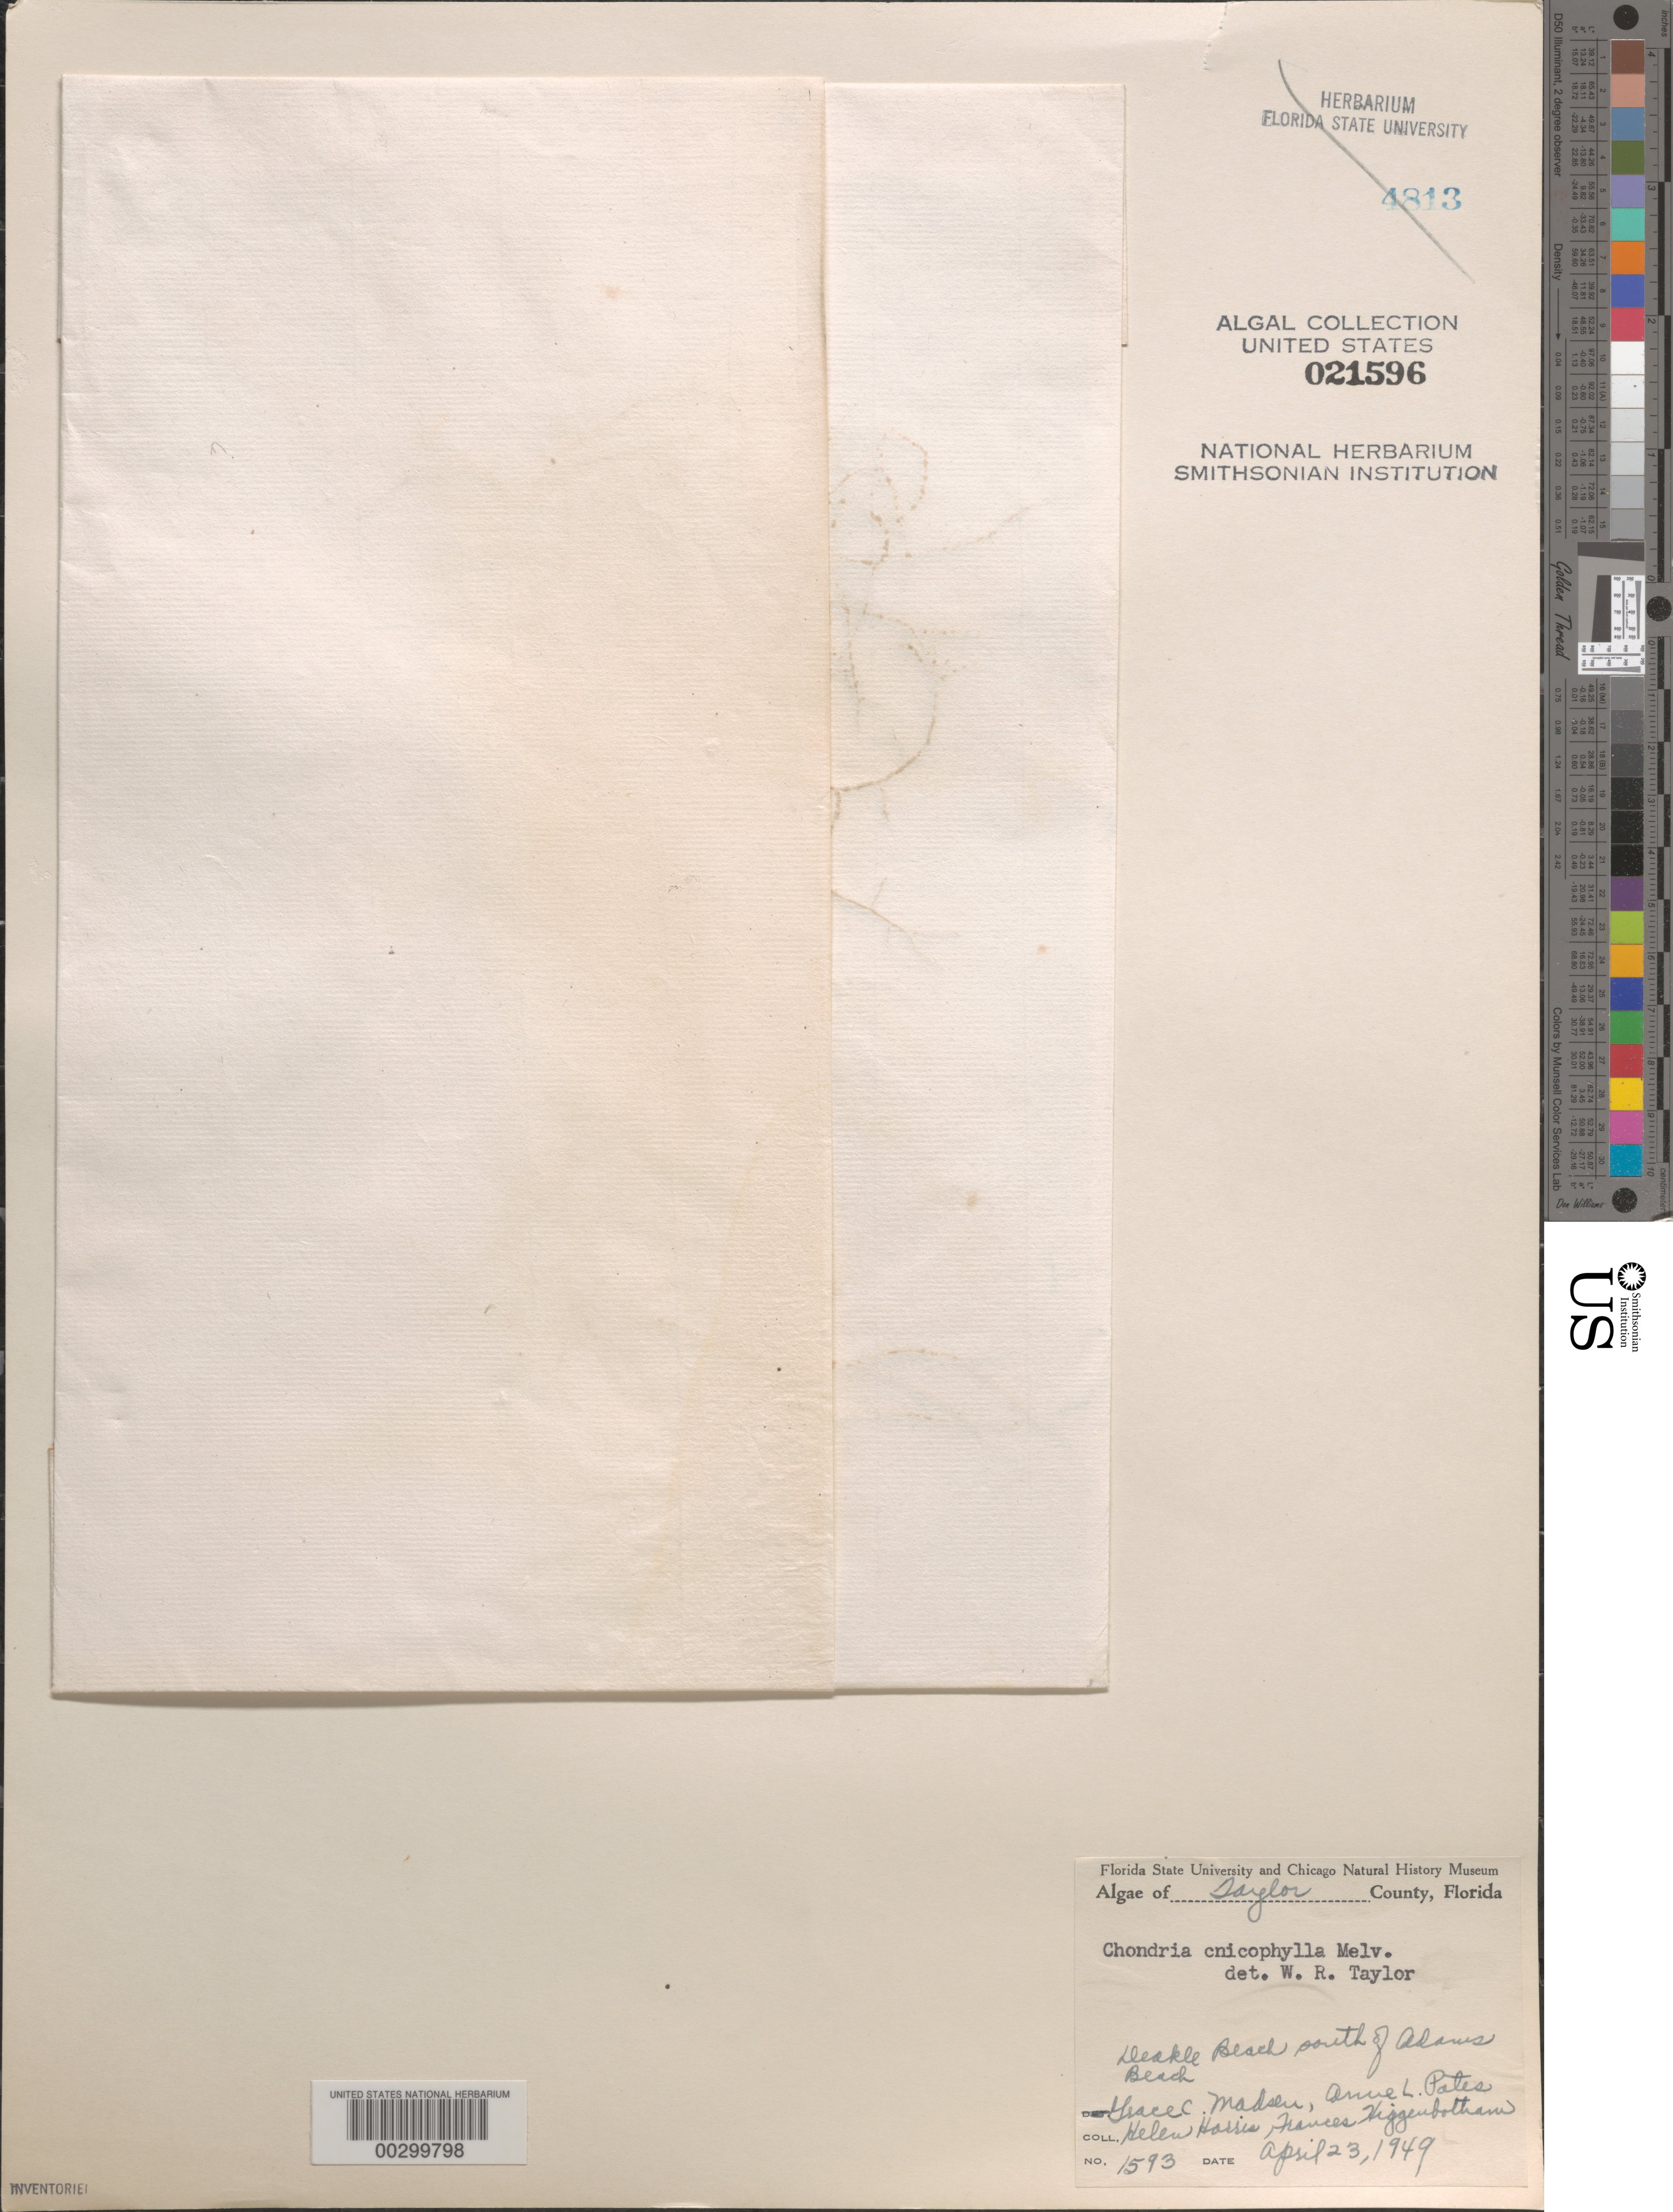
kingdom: Plantae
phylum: Rhodophyta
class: Florideophyceae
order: Ceramiales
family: Rhodomelaceae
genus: Chondria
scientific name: Chondria cnicophylla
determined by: Taylor, William R.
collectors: G. Madsen, A. Pates, H. Harris & F. Higgenbotham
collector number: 1593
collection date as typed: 23 Apr 1949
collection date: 1949-04-23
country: United States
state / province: Florida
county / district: Taylor County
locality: Dekle Beach [Deckle Beach) south of Adams Beach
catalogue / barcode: US 21596